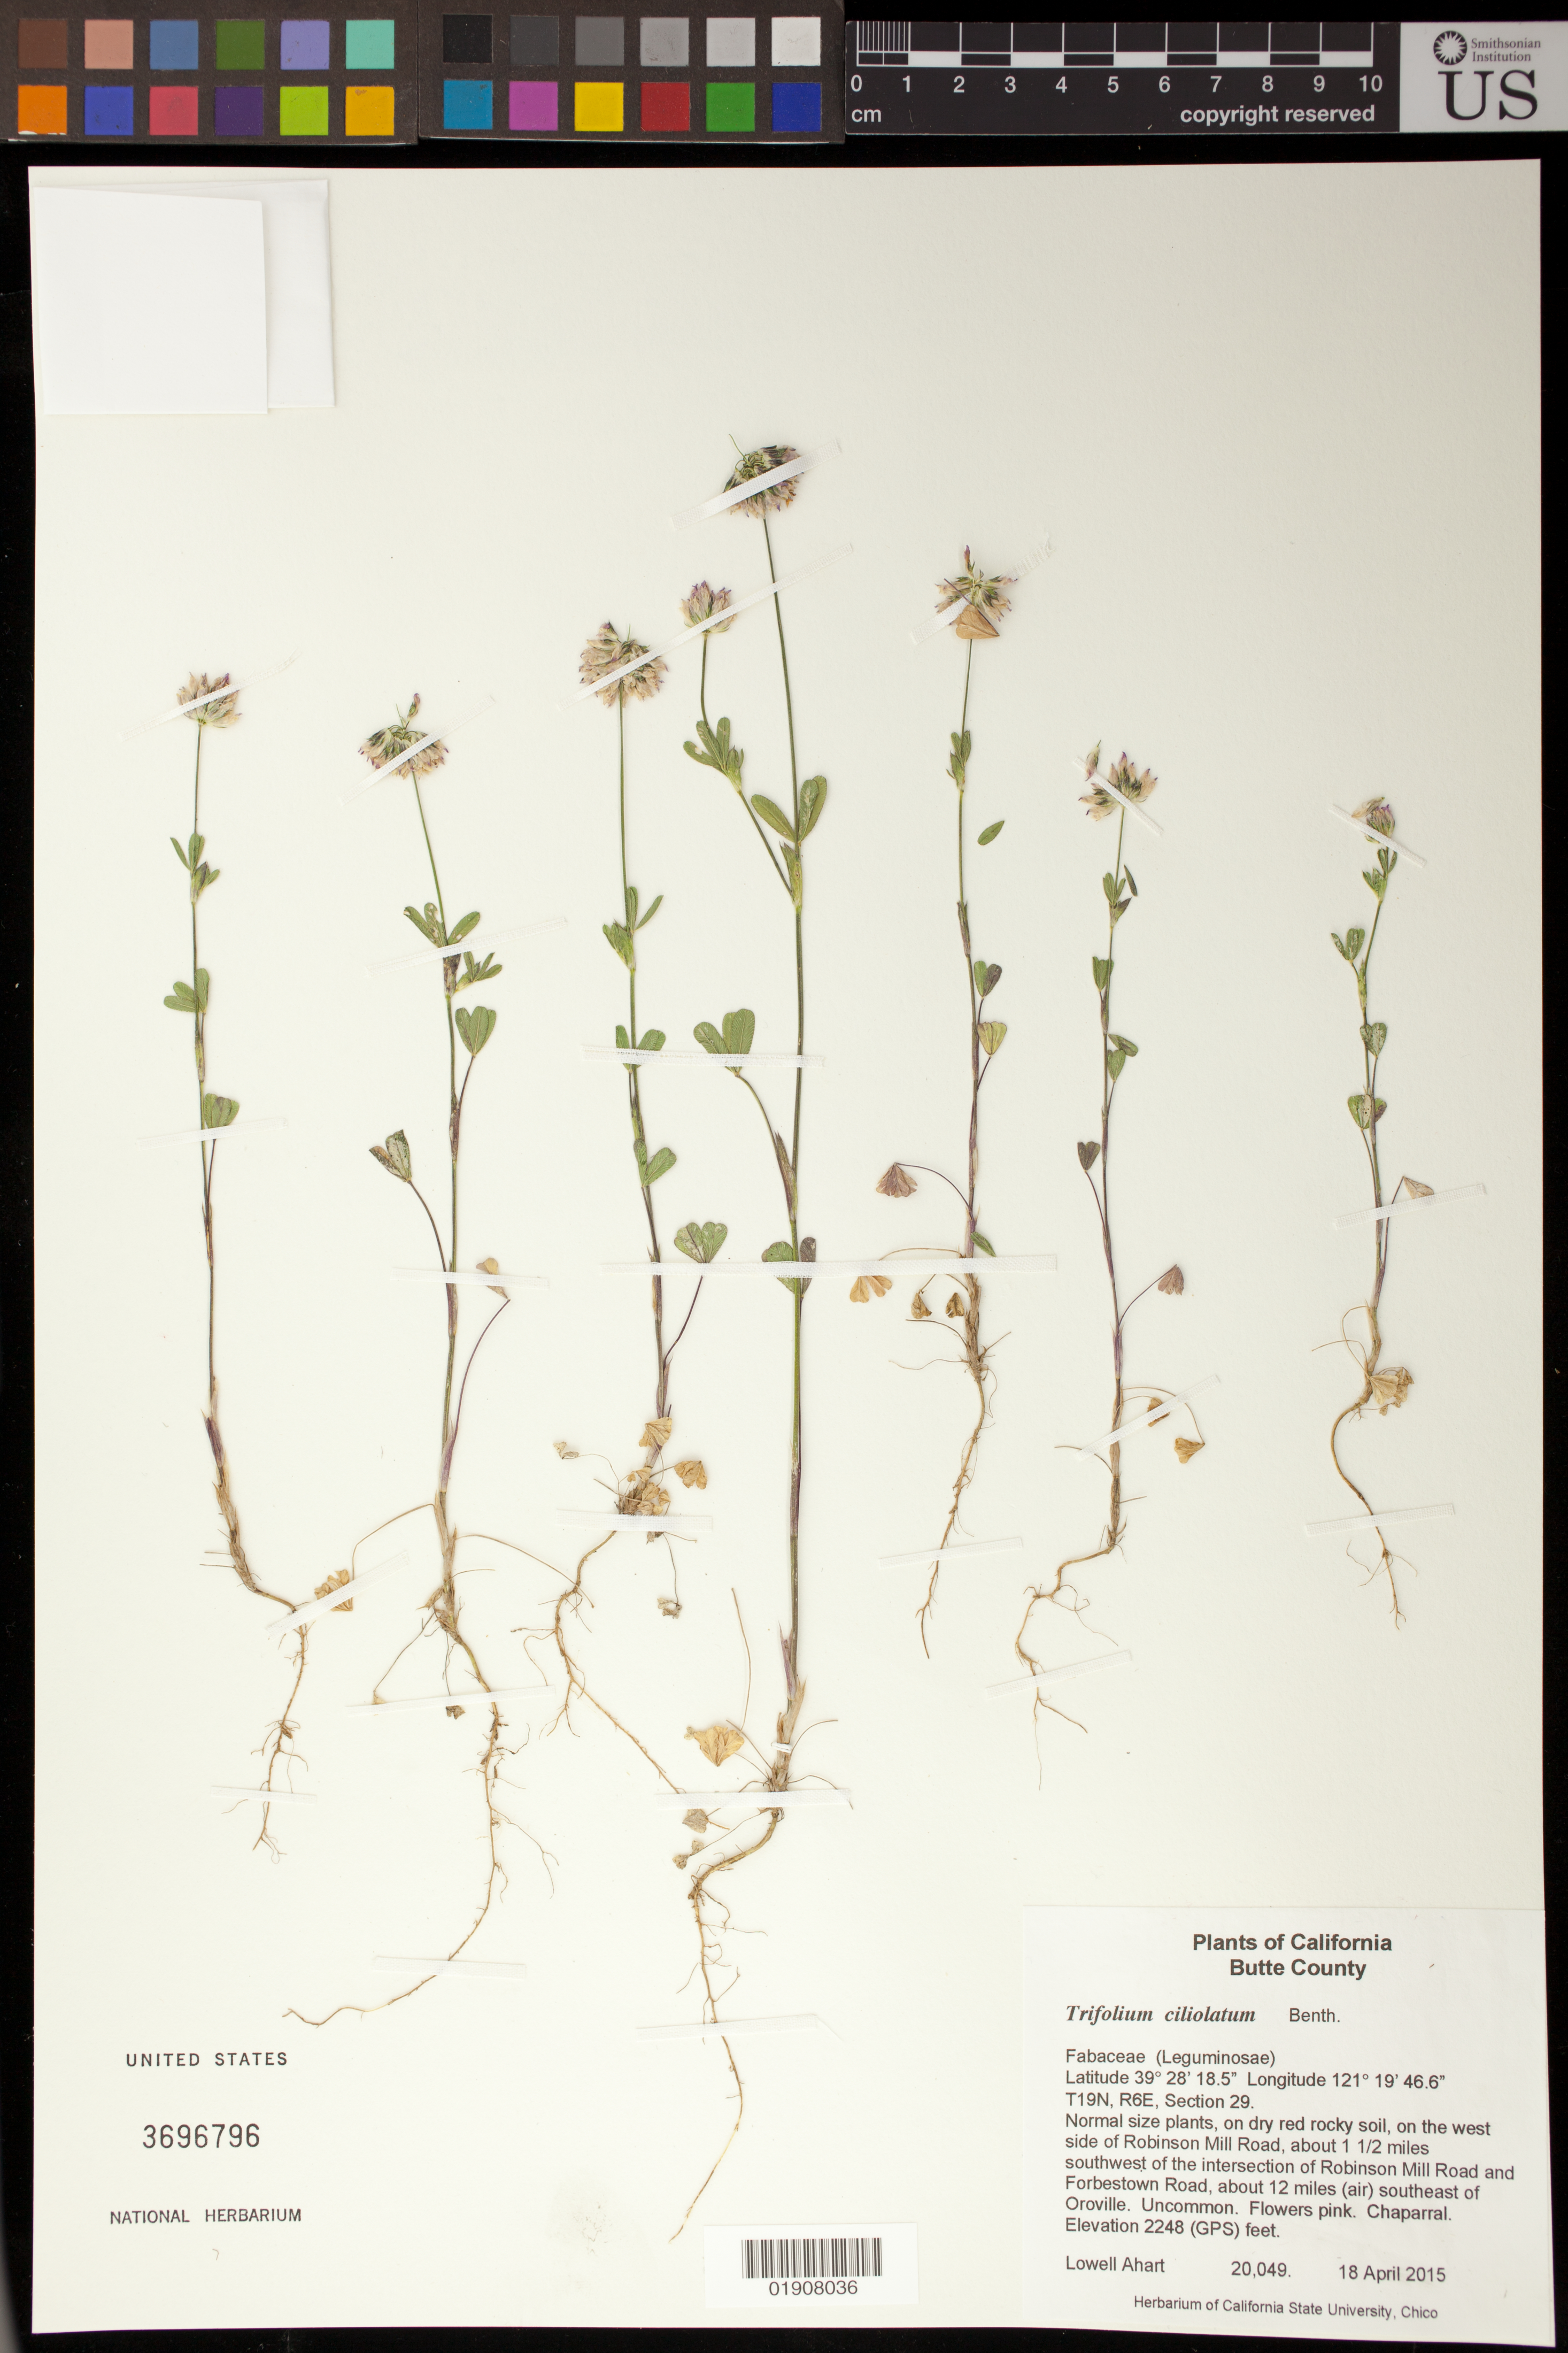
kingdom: Plantae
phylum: Tracheophyta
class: Magnoliopsida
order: Fabales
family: Fabaceae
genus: Trifolium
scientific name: Trifolium ciliolatum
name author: Benth.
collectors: L. Ahart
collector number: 20049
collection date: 2015-04-18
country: United States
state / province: California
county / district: Butte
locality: On the west side of Robinson Mill Road, about 1 1/2 miles southwest of the intersection of Robinson Mill Road and Forbestown Road, about 12 miles (air) southeast of Oroville.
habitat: Chaparral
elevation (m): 685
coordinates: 39 28 18.5 N, 121 19 46.6 W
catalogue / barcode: US 3696796